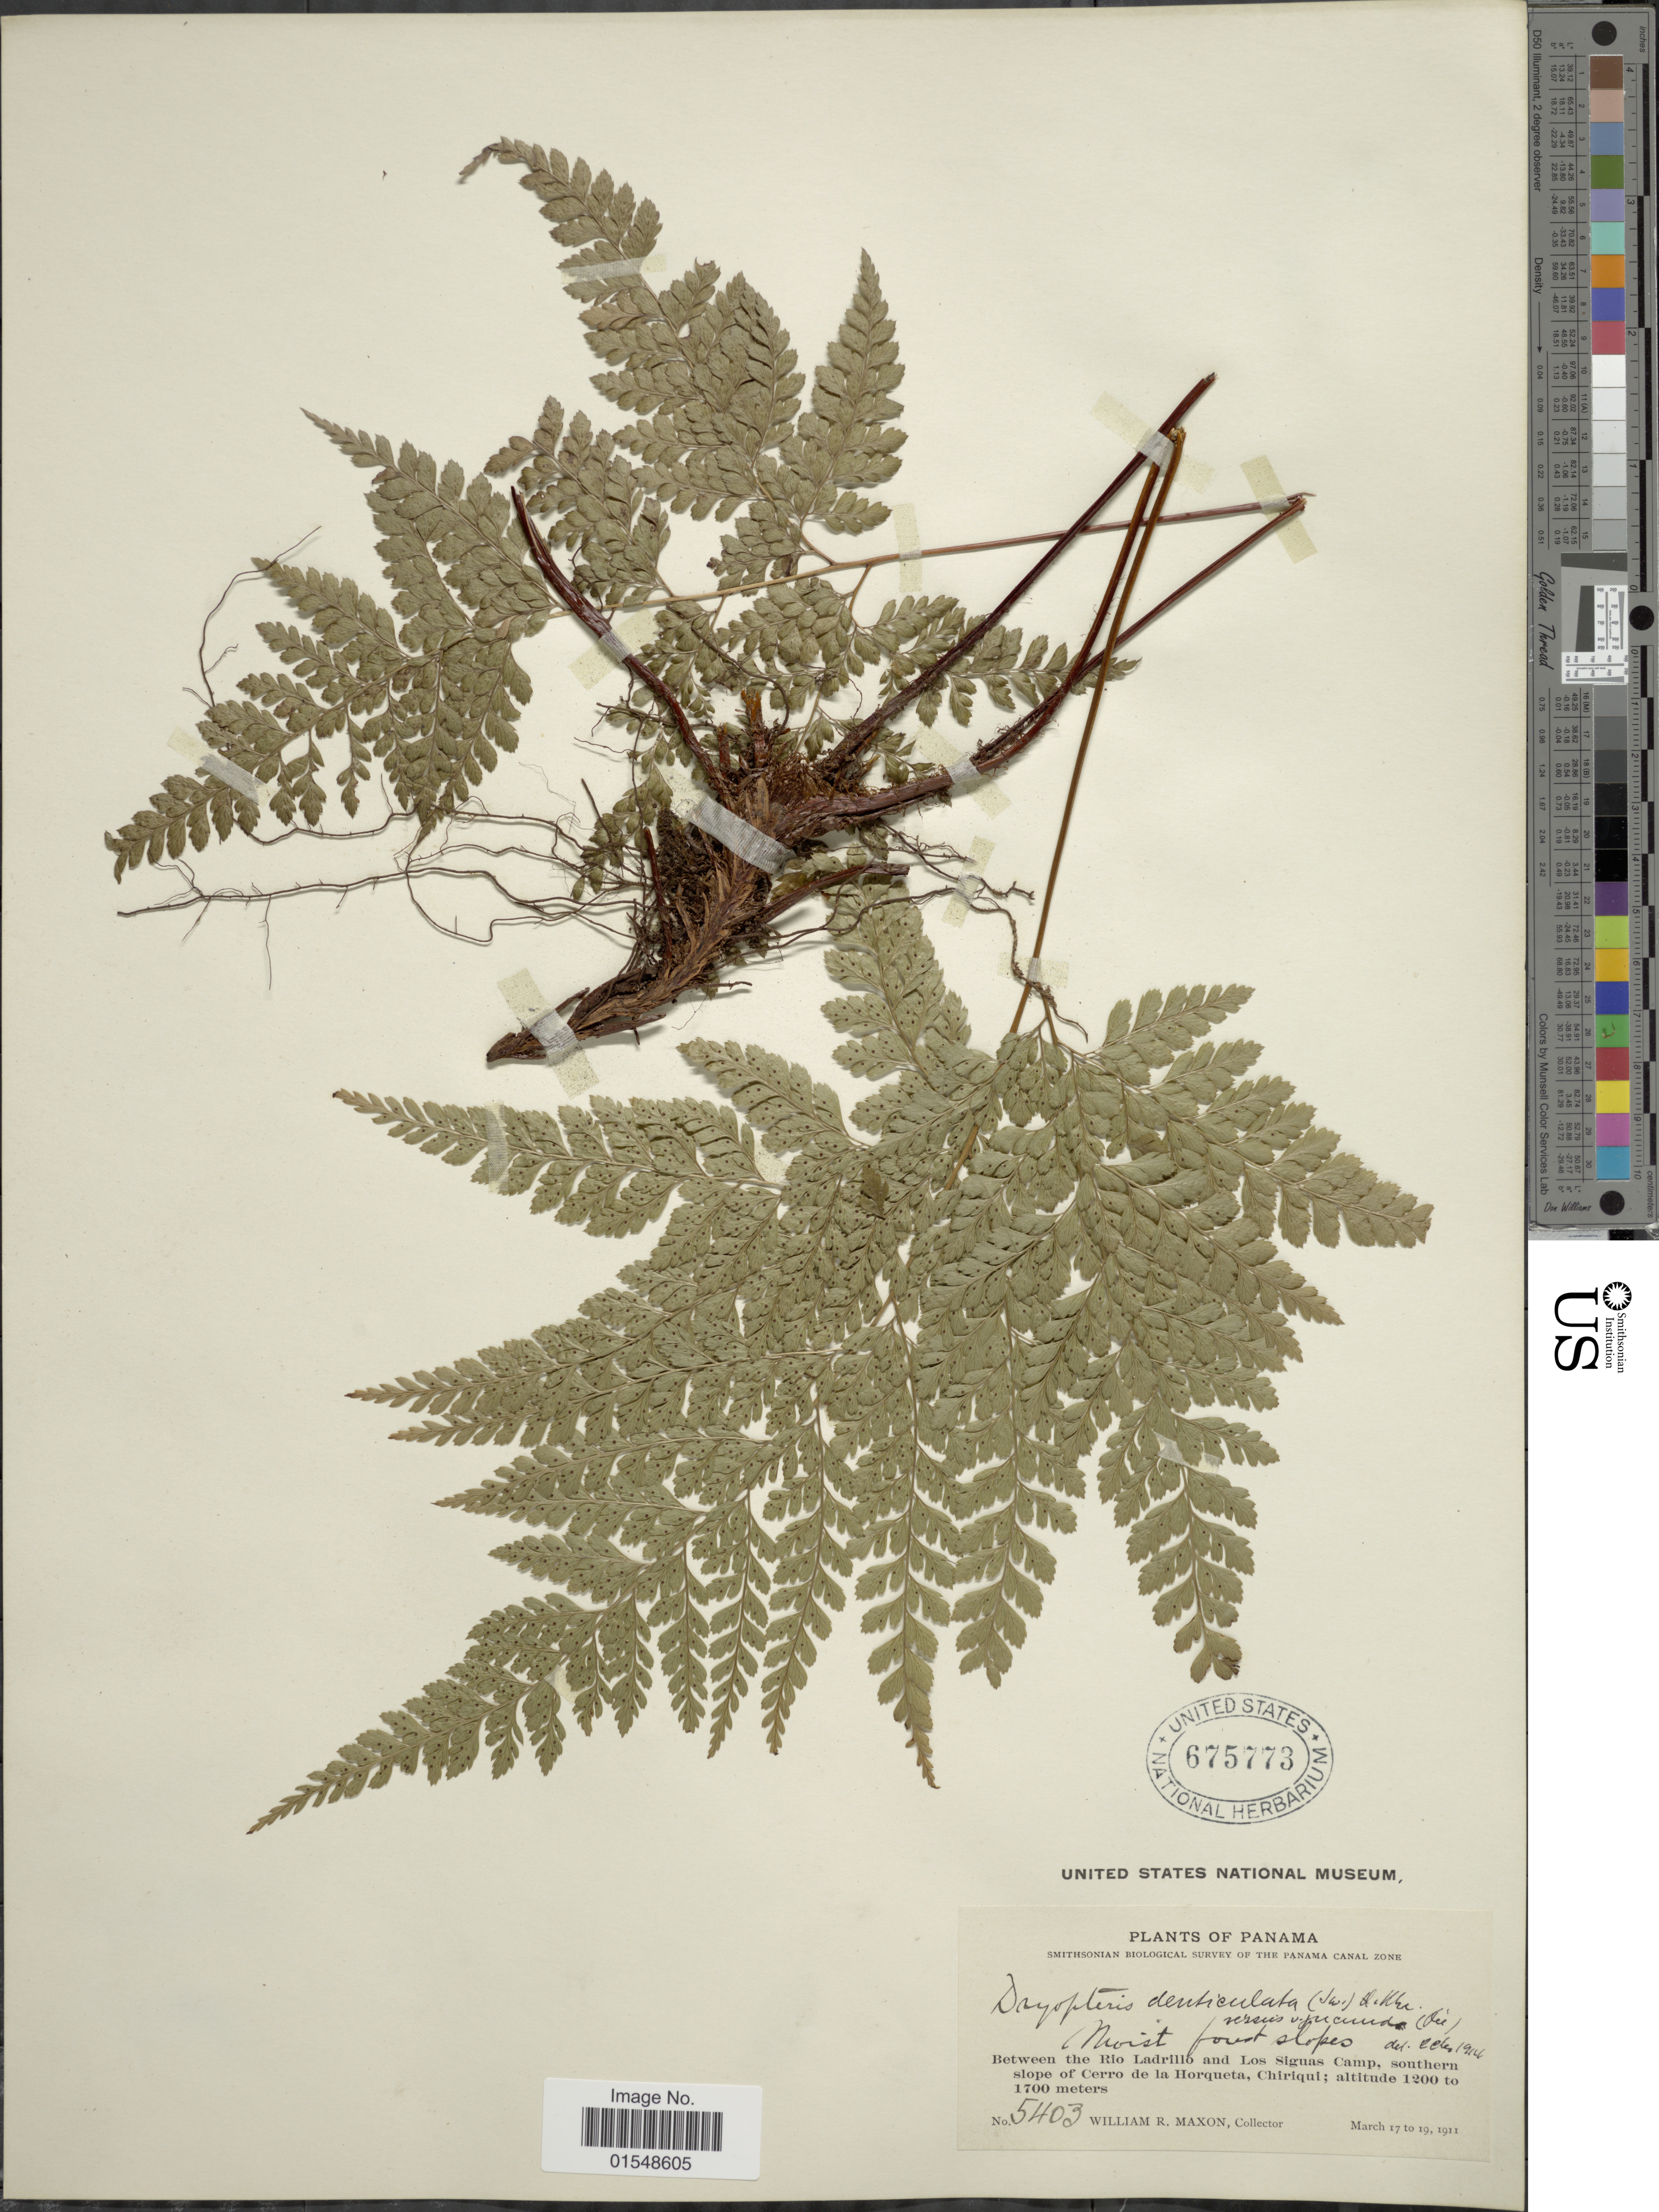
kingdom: Plantae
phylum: Tracheophyta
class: Polypodiopsida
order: Polypodiales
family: Dryopteridaceae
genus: Arachniodes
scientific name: Arachniodes denticulata var. jucunda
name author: (Fée) Lellinger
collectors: W. R. Maxon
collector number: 5403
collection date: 1911-03-17/1911-03-19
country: Panama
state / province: Chiriqui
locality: Panama Canal Zone, between the Rio Ladrillo and Los Siguas Camp, southern slope of Cerro de la Horqueta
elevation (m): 1200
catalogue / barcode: US 675773